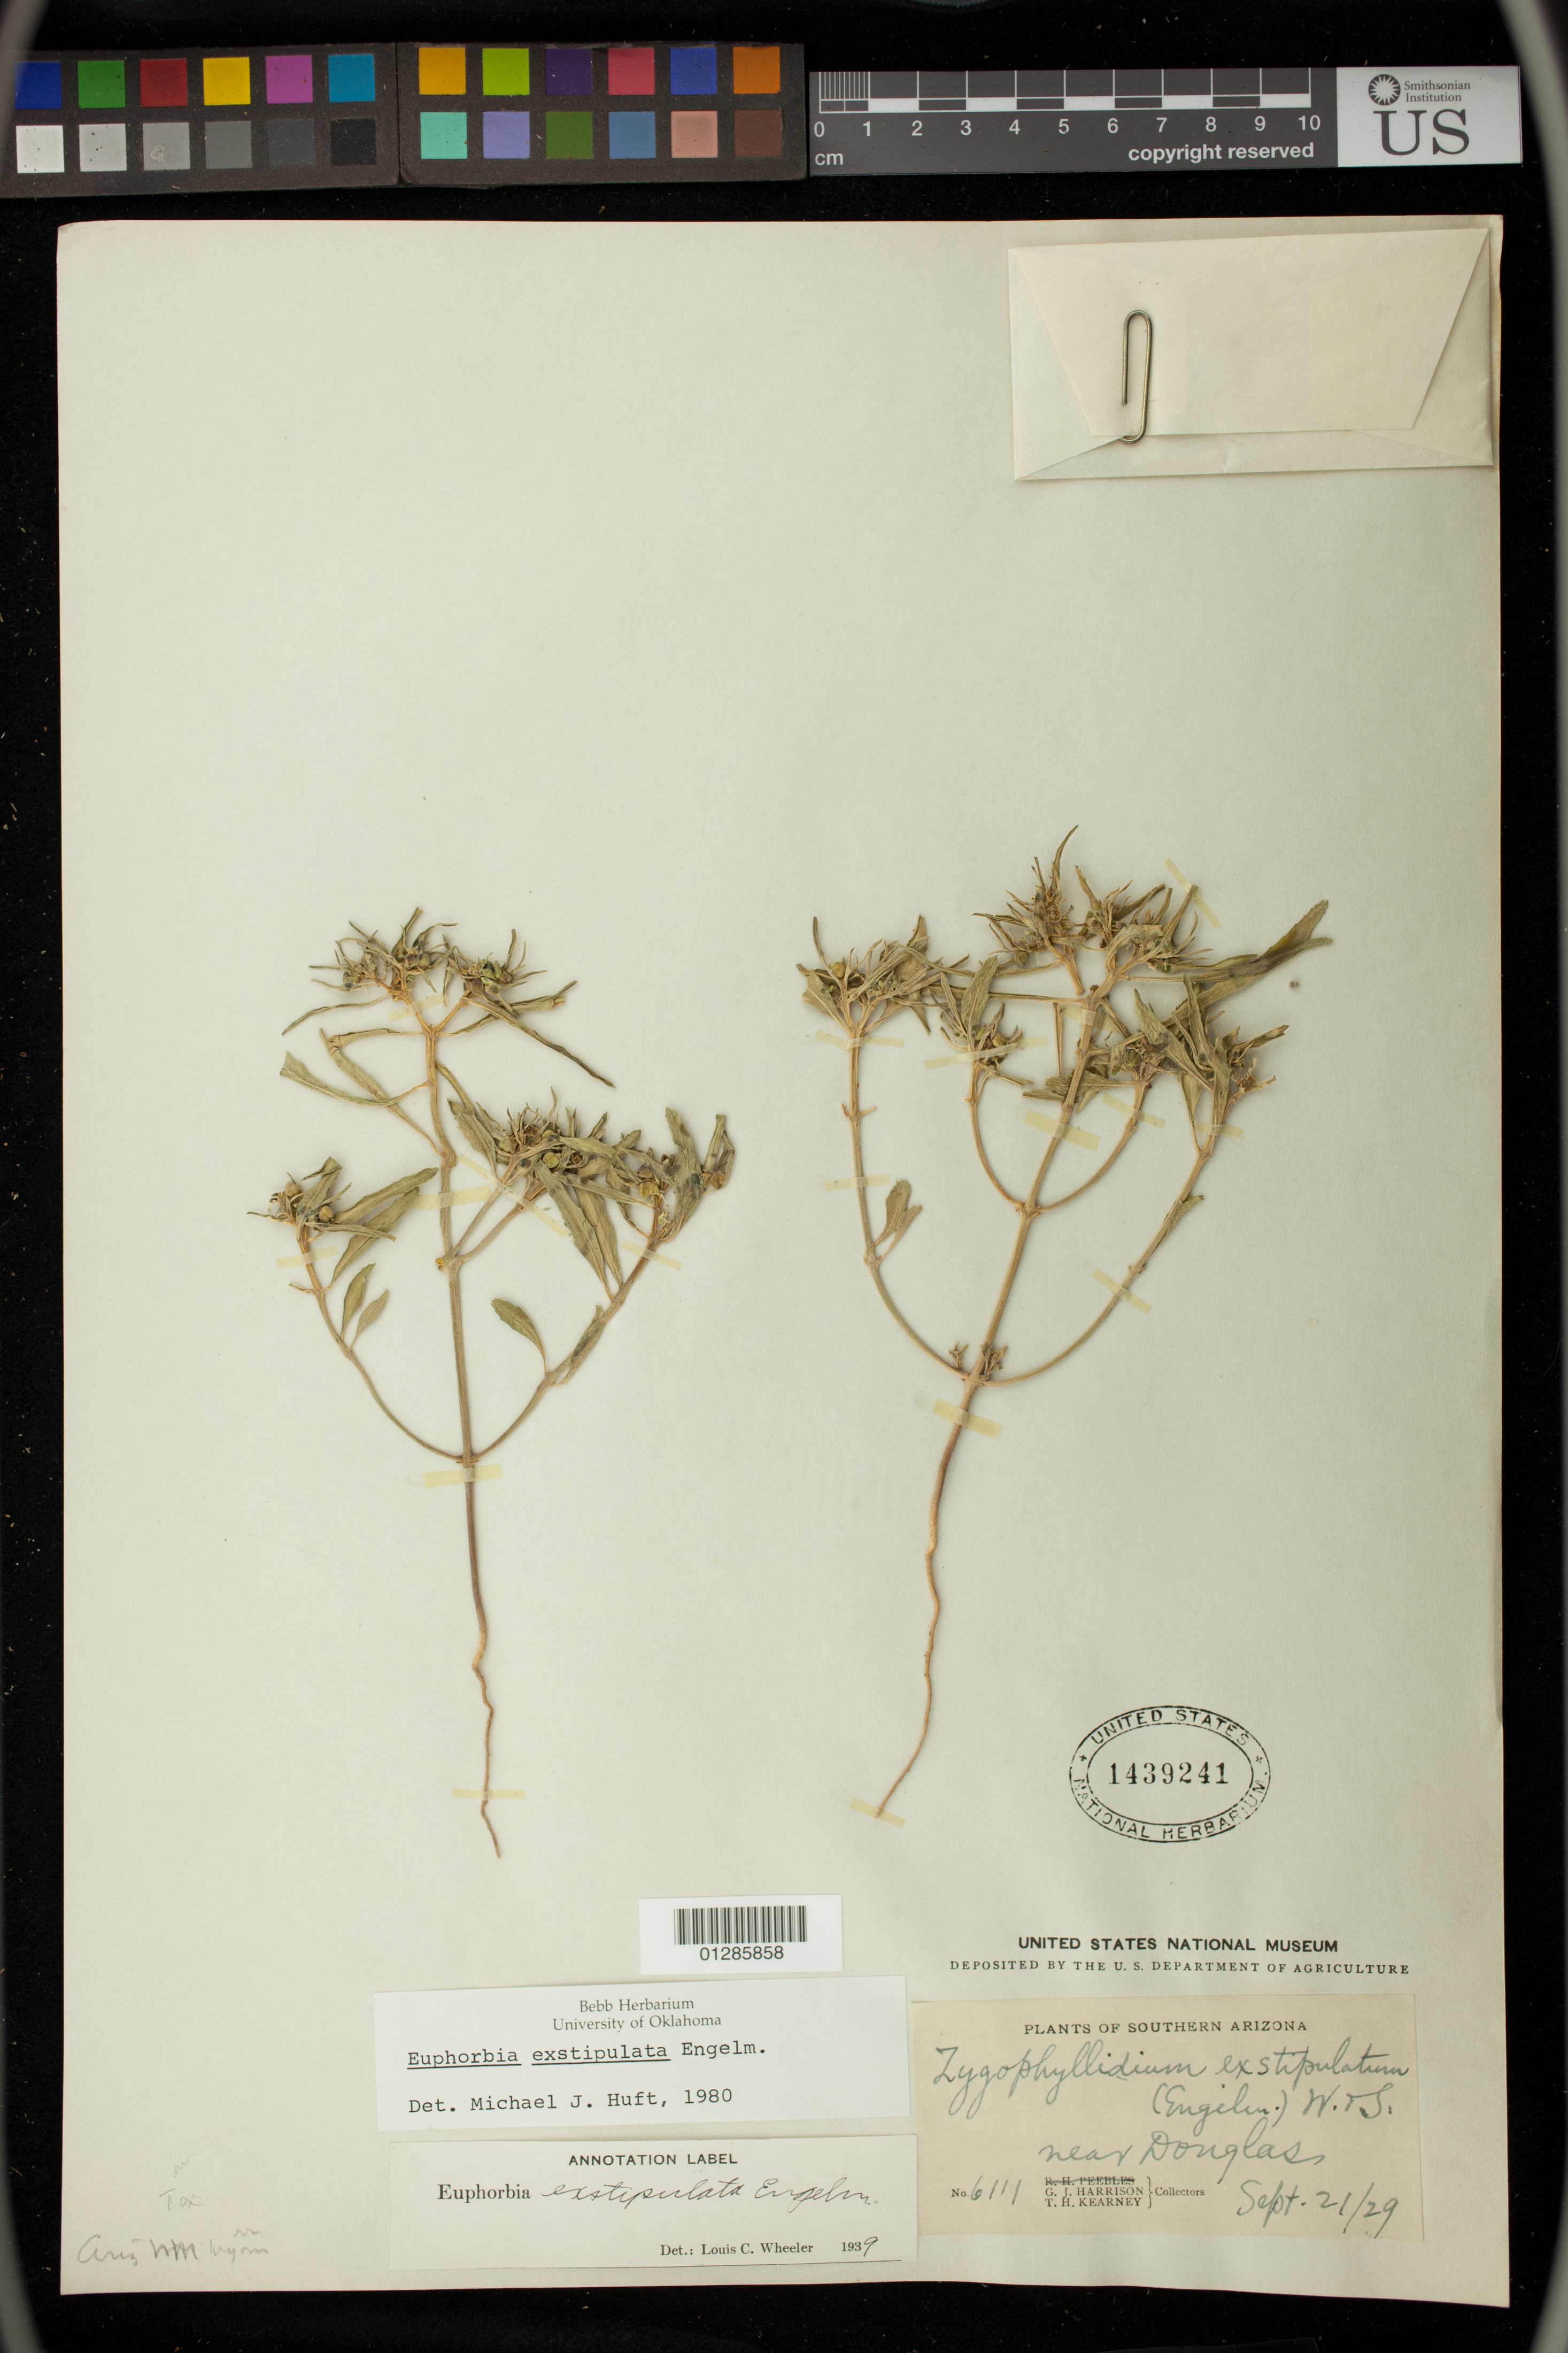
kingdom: Plantae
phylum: Tracheophyta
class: Magnoliopsida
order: Malpighiales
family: Euphorbiaceae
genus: Euphorbia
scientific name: Euphorbia exstipulata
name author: Engelm. in Emory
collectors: G. J. Harrison & T. H. Kearney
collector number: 6111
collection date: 1929-09-21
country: United States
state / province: Arizona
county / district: Cochise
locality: Near Douglas.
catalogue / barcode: US 1439241